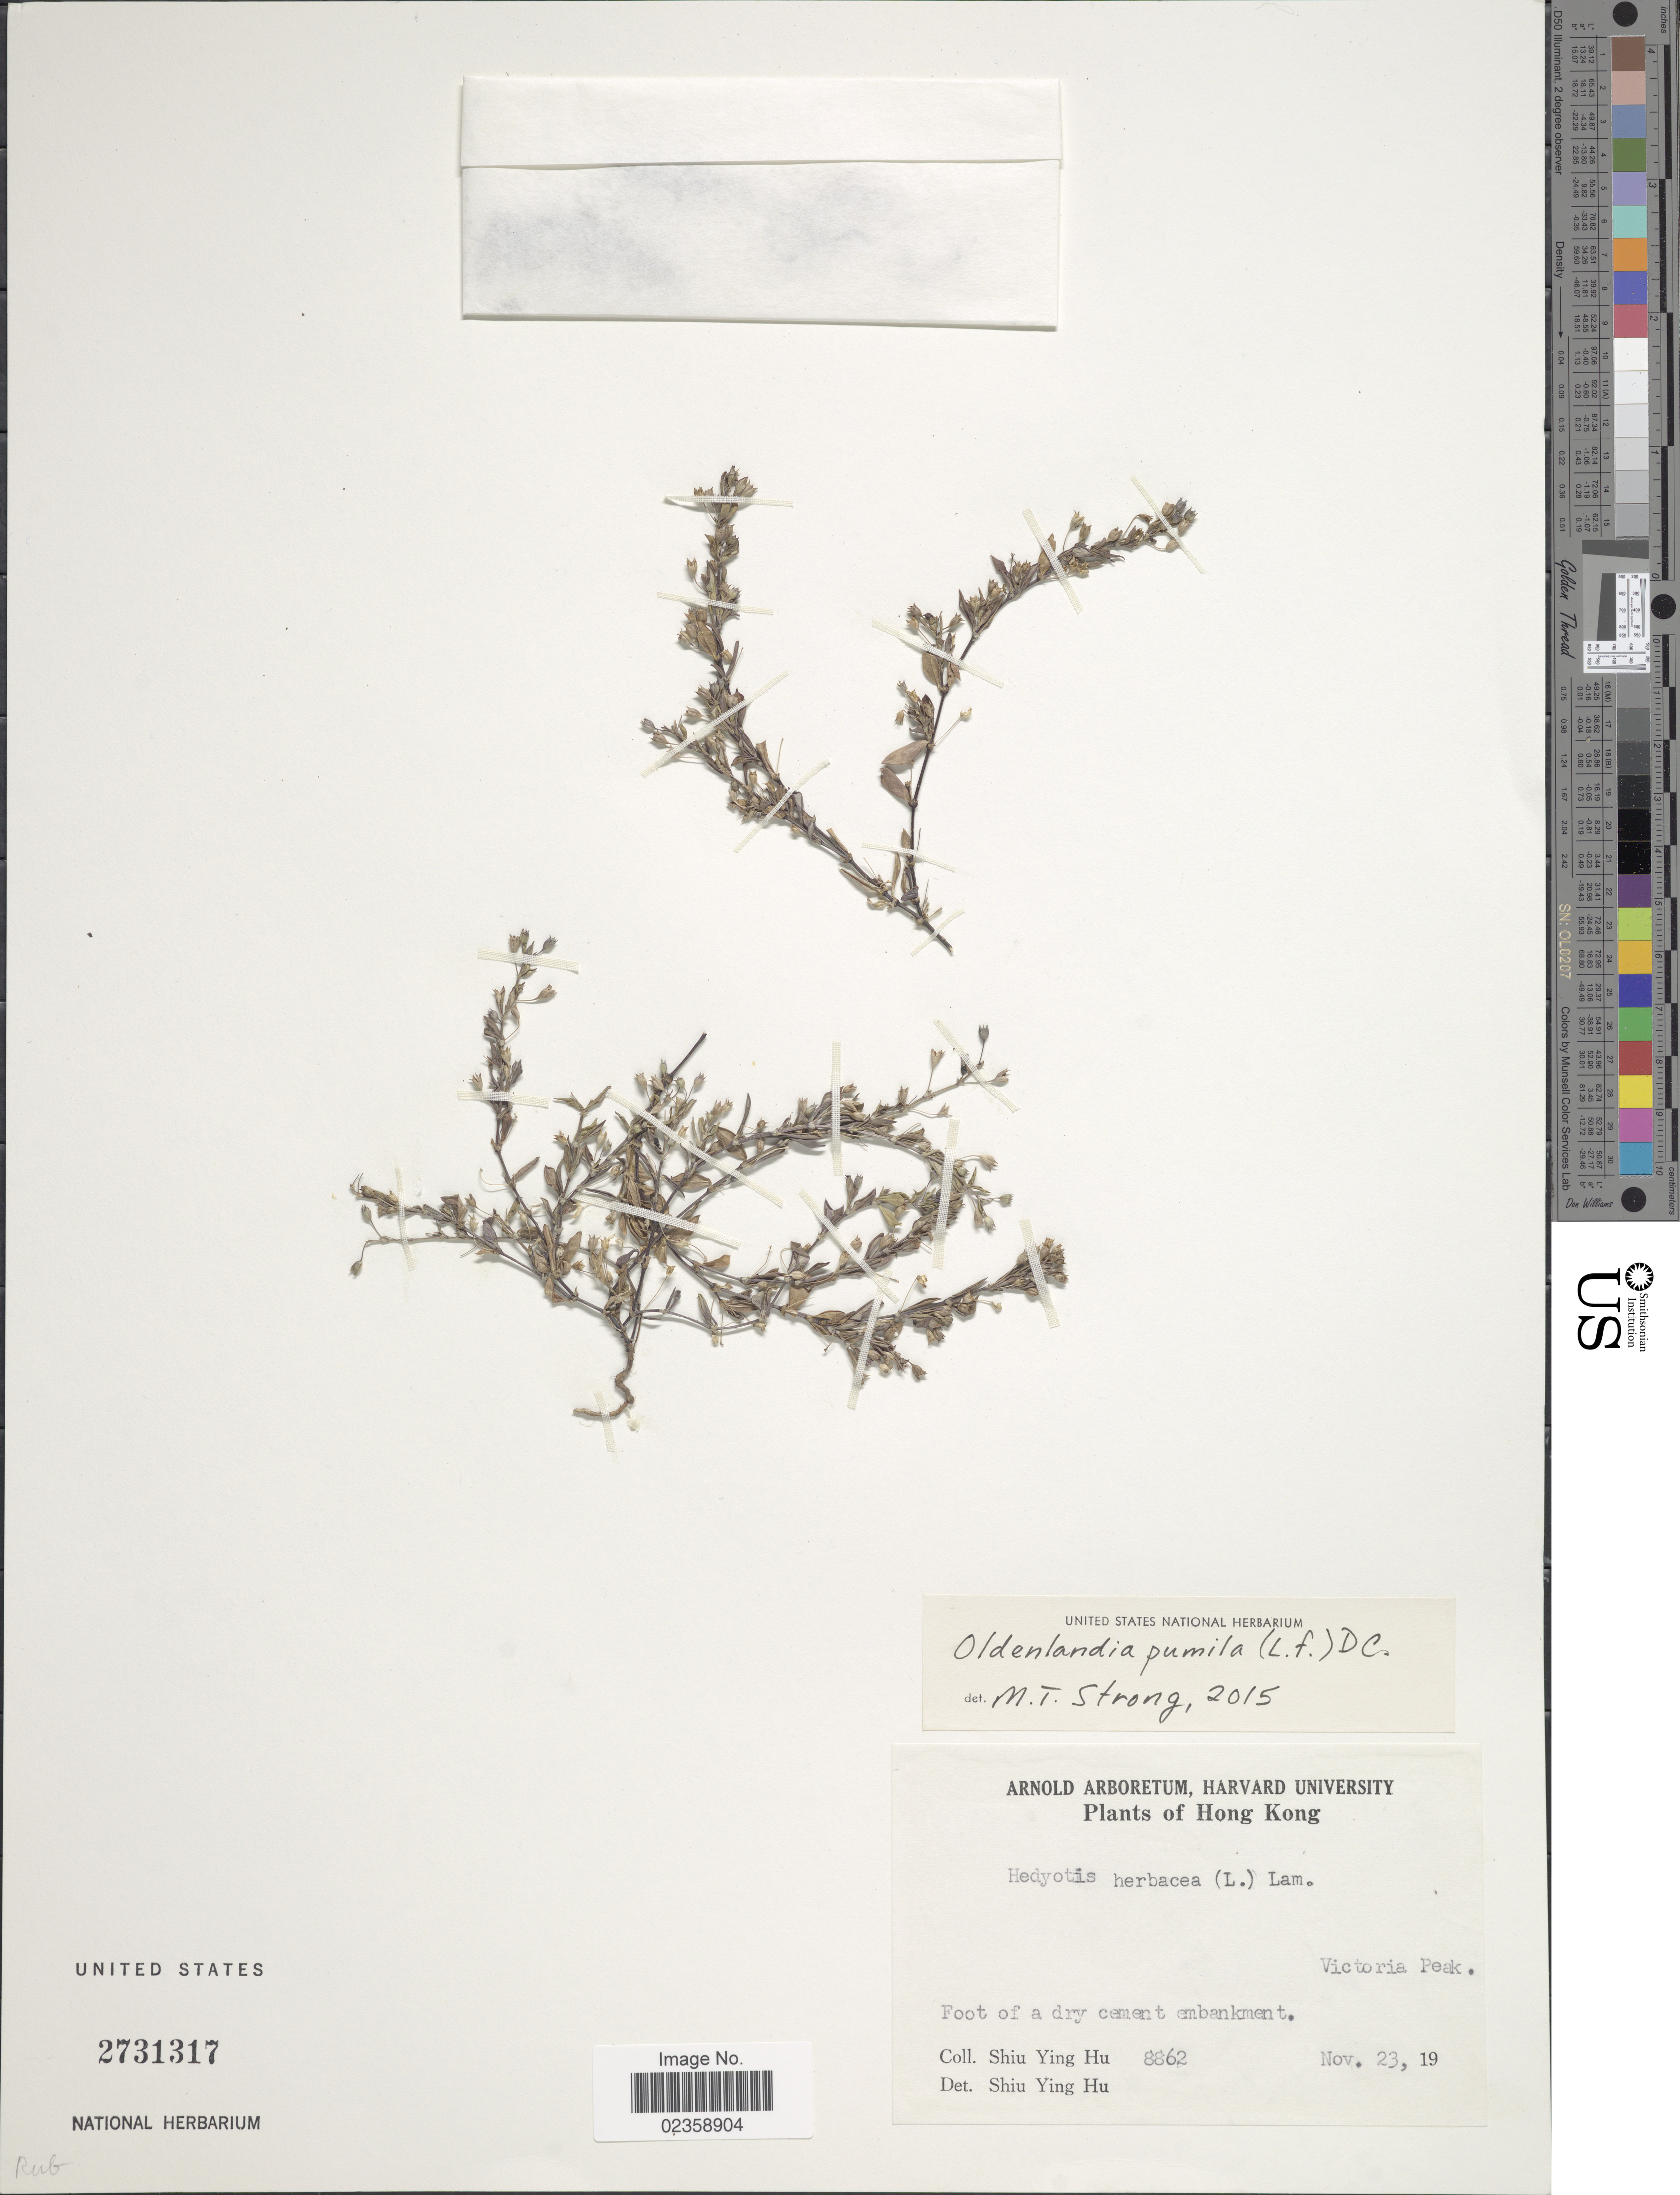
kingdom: Plantae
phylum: Tracheophyta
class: Magnoliopsida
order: Gentianales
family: Rubiaceae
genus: Oldenlandia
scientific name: Oldenlandia pumila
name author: (L. f.) DC.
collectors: S. Y. Hu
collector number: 8862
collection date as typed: Nov. 23, 19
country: China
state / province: Hong Kong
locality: Victoria Peak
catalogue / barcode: US 2731317